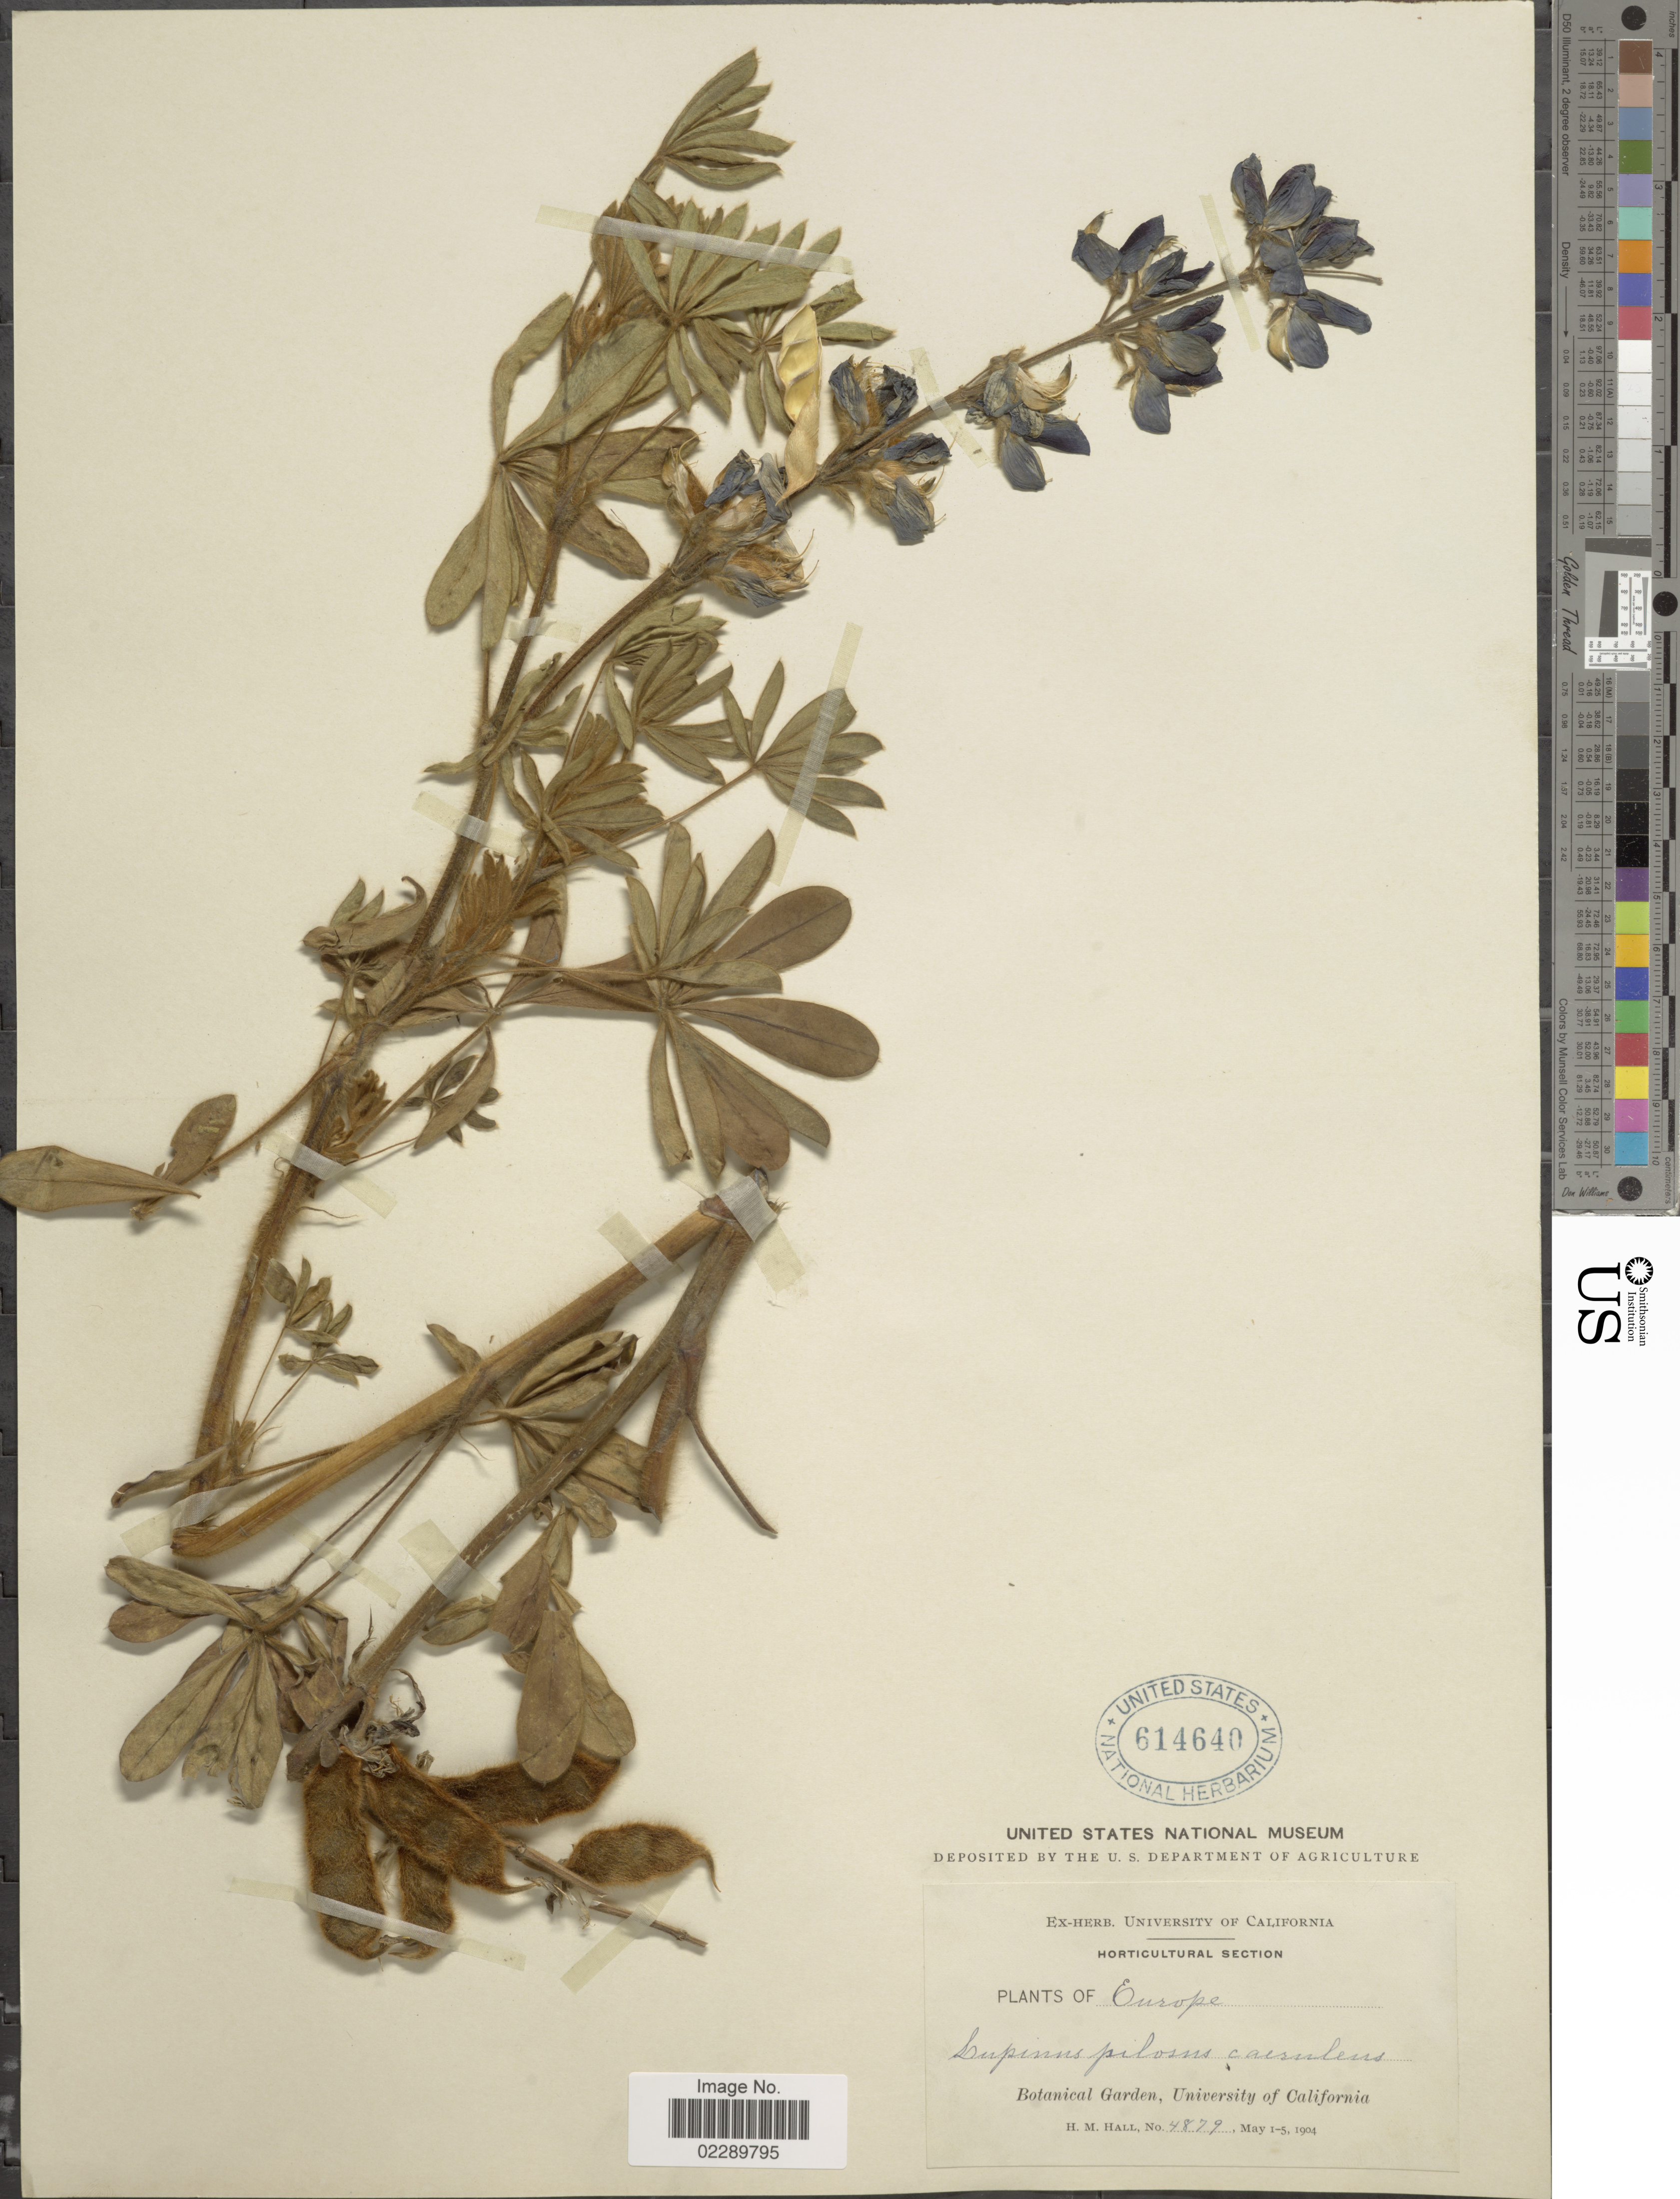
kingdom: Plantae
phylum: Tracheophyta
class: Magnoliopsida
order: Fabales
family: Fabaceae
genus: Lupinus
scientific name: Lupinus pilosus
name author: L.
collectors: H. M. Hall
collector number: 4879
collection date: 1904-05-01/1904-05-05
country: United States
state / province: California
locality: Botanical Garden, University of California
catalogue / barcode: US 614640